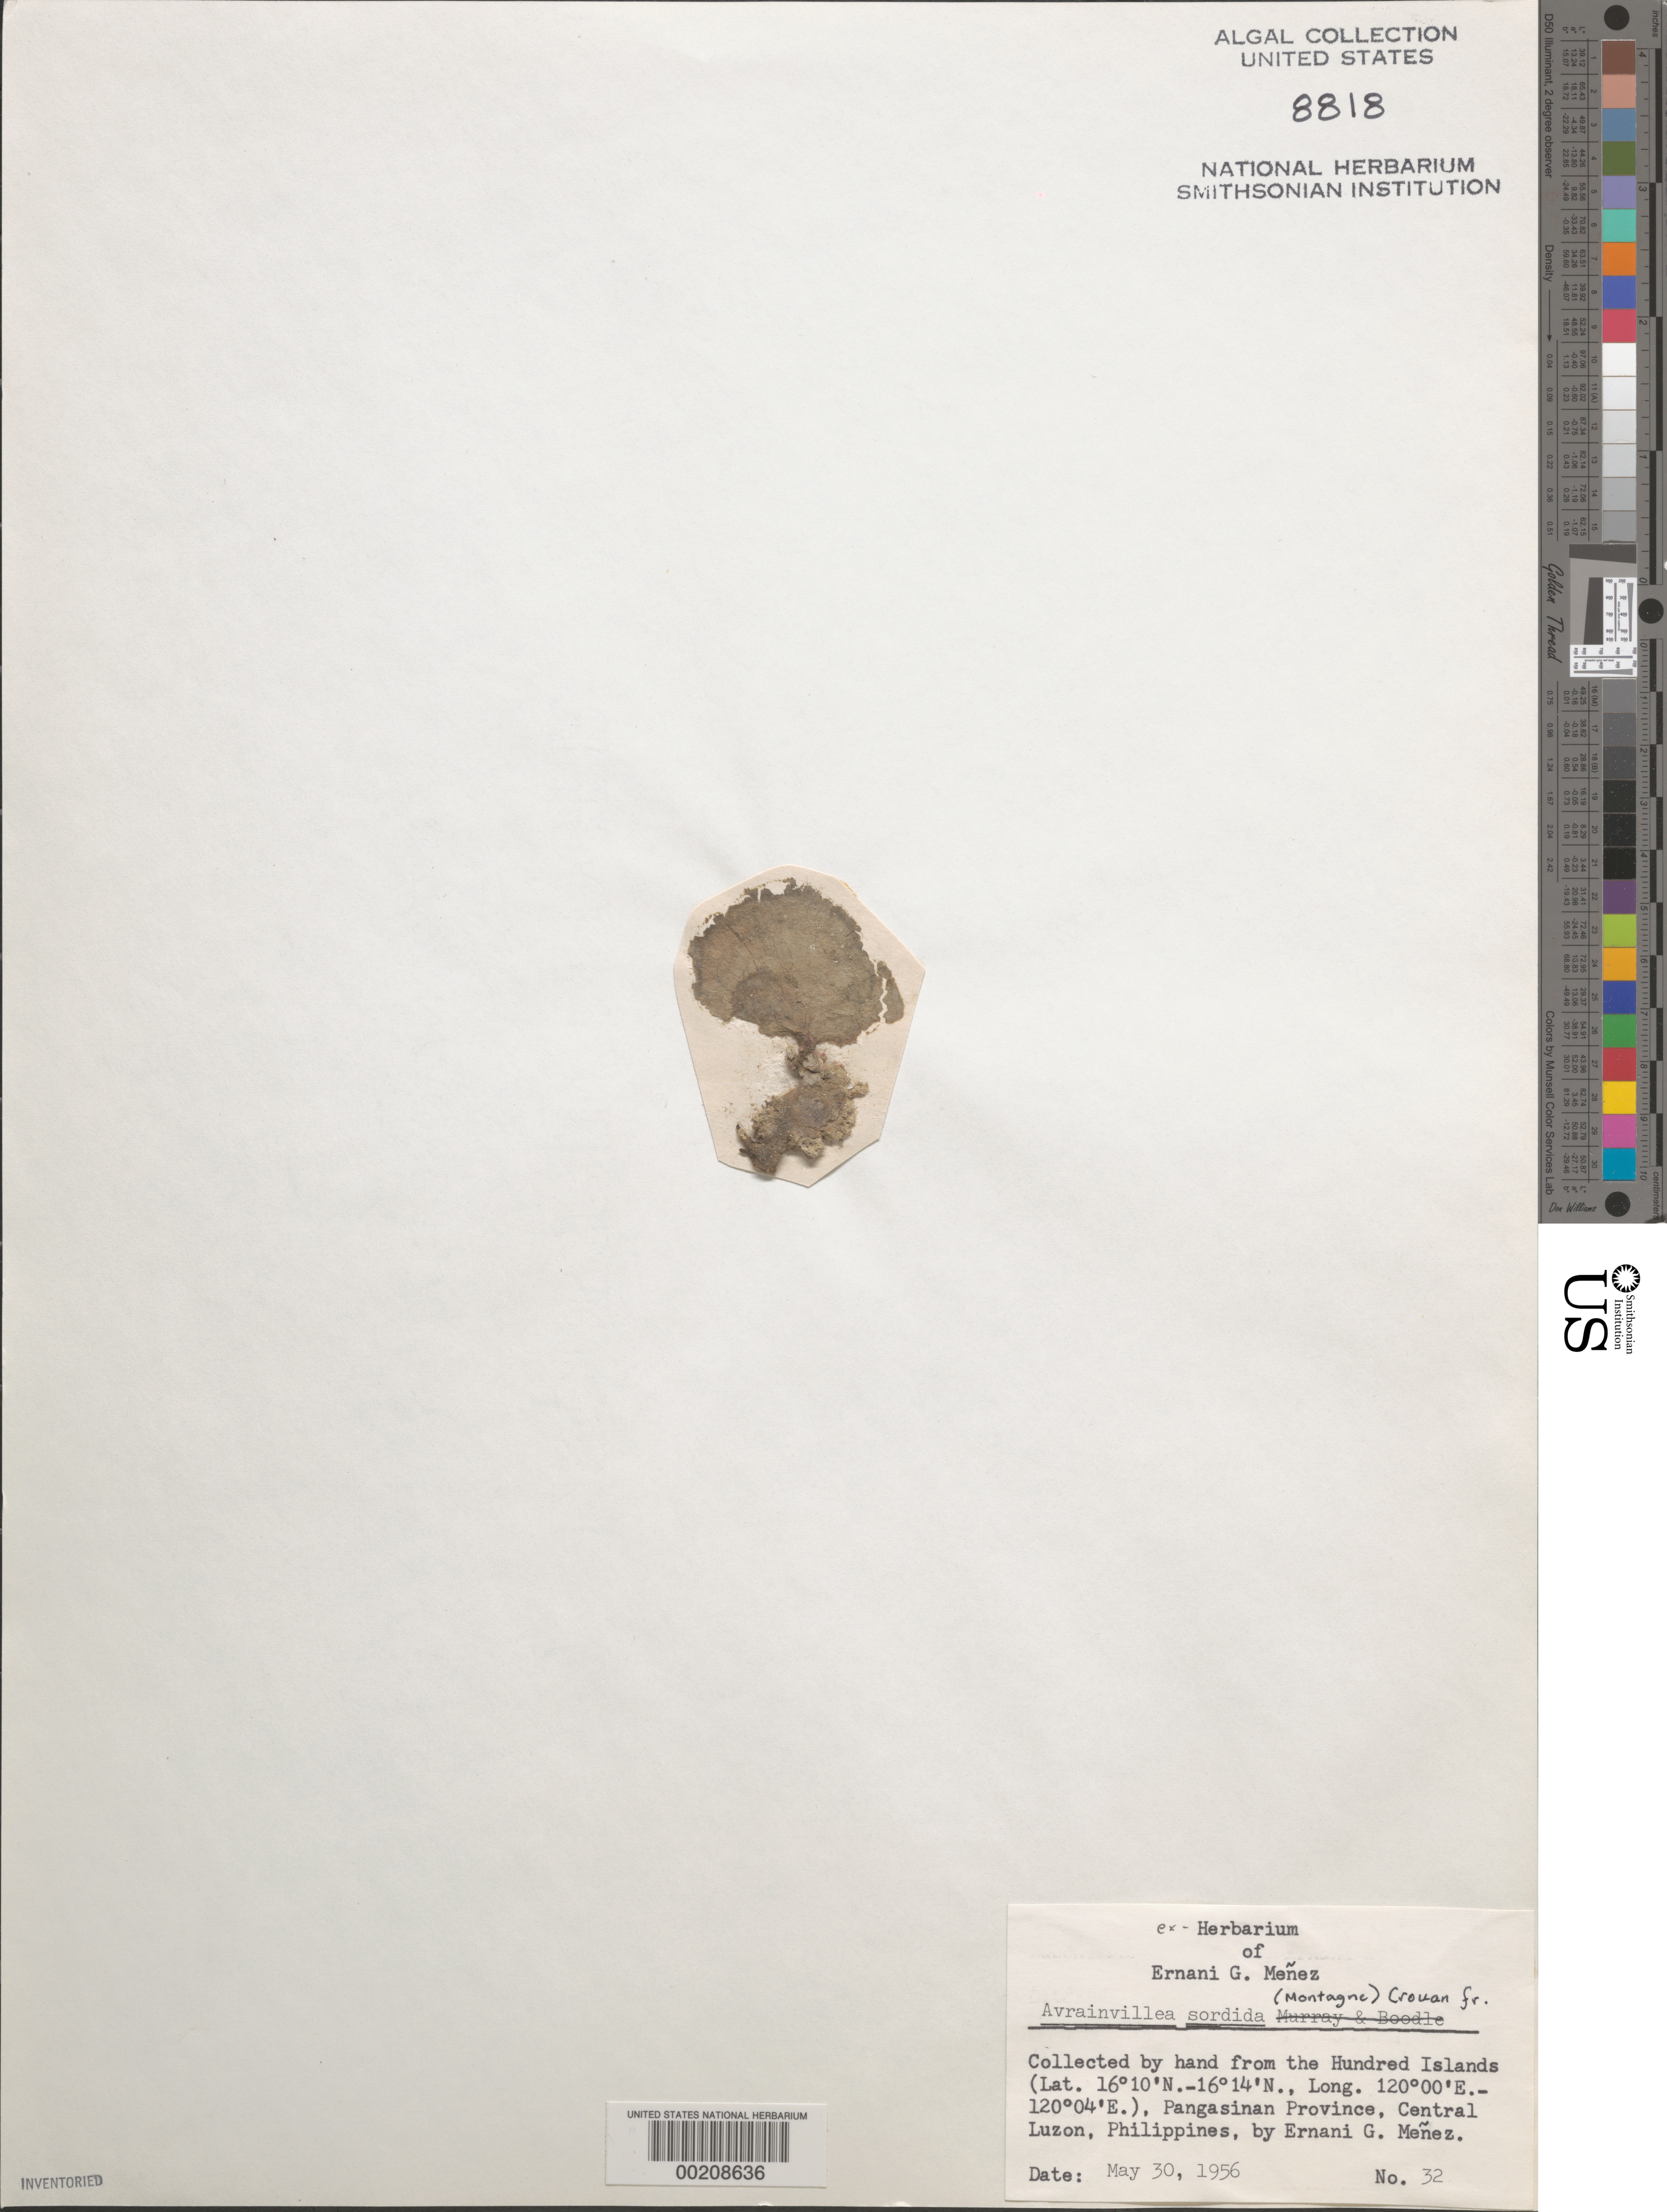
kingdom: Plantae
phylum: Chlorophyta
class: Ulvophyceae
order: Bryopsidales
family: Dichotomosiphonaceae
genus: Avrainvillea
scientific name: Avrainvillea sordida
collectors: Meñez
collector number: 32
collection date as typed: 30 May 1956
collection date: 1956-05-30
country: Philippines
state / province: Ilocos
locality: Hundred islands, pangasinan province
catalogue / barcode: US 8818